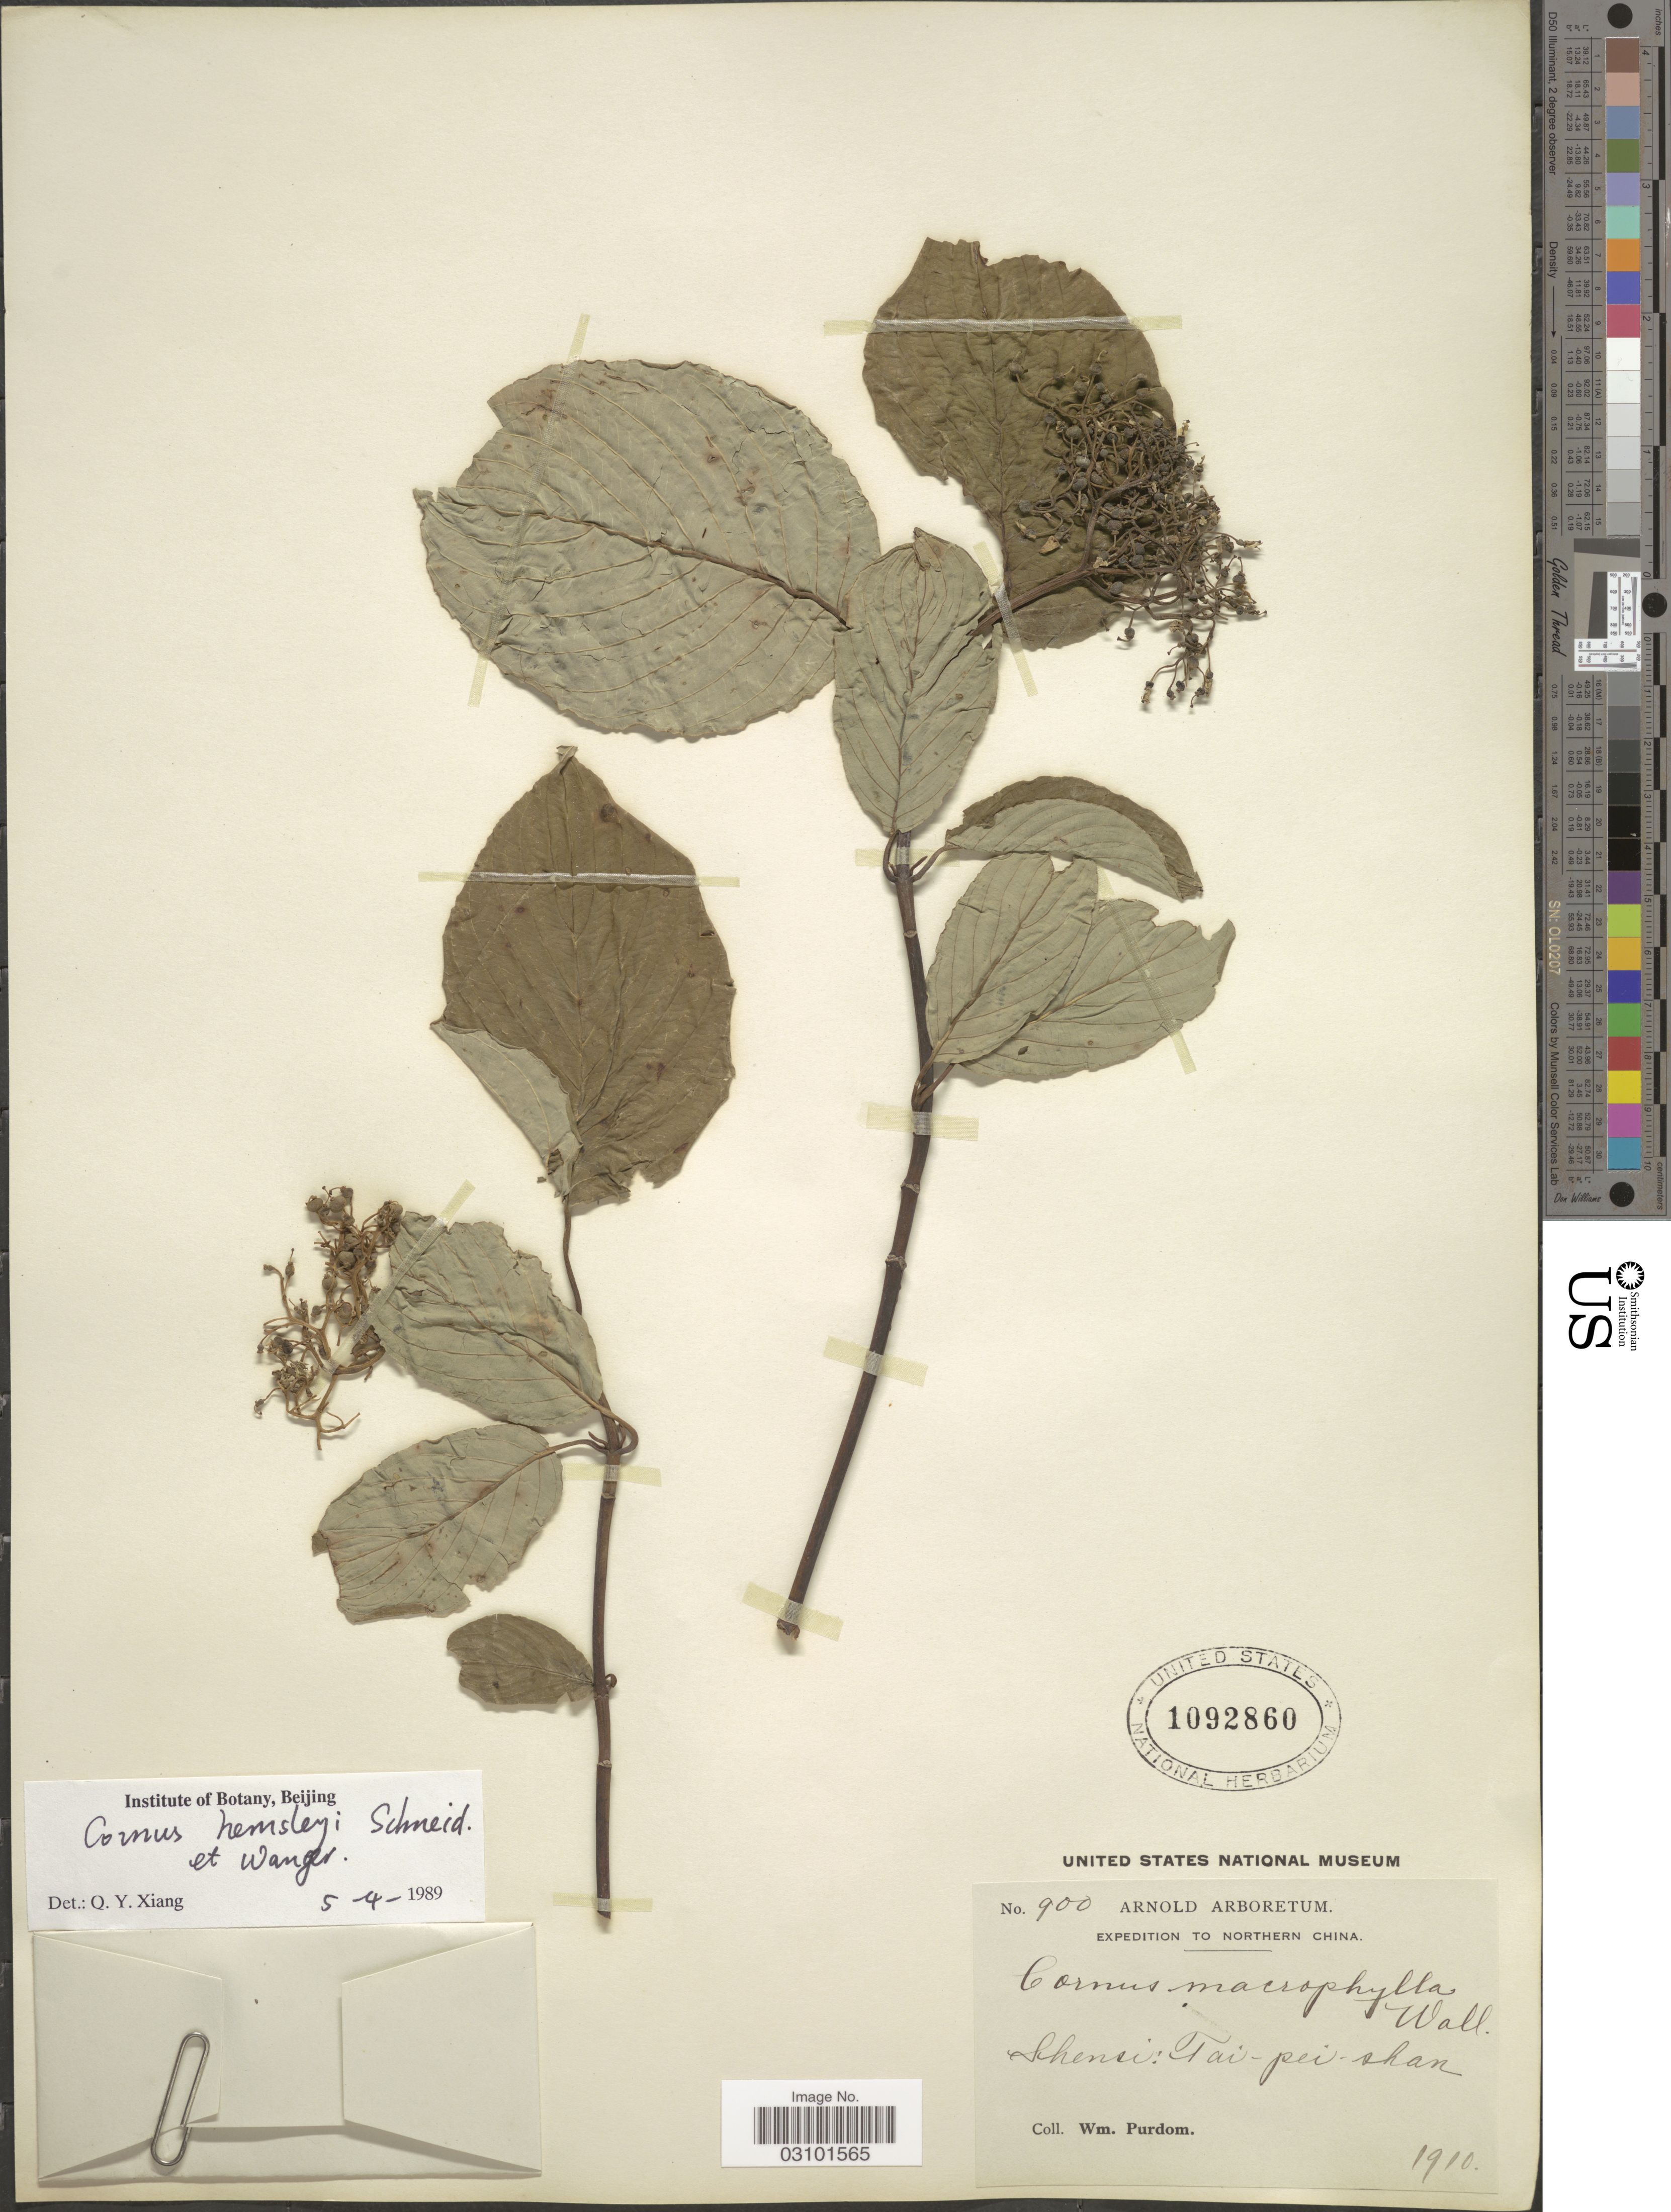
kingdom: Plantae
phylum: Tracheophyta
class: Magnoliopsida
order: Cornales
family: Cornaceae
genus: Cornus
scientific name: Cornus hemsleyi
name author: C.K. Schneid. & Wagnerin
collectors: W. Purdom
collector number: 900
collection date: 1910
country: China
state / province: Shaanxi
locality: Northern China. Shensi: Tai-pei-shan.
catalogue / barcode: US 1092860